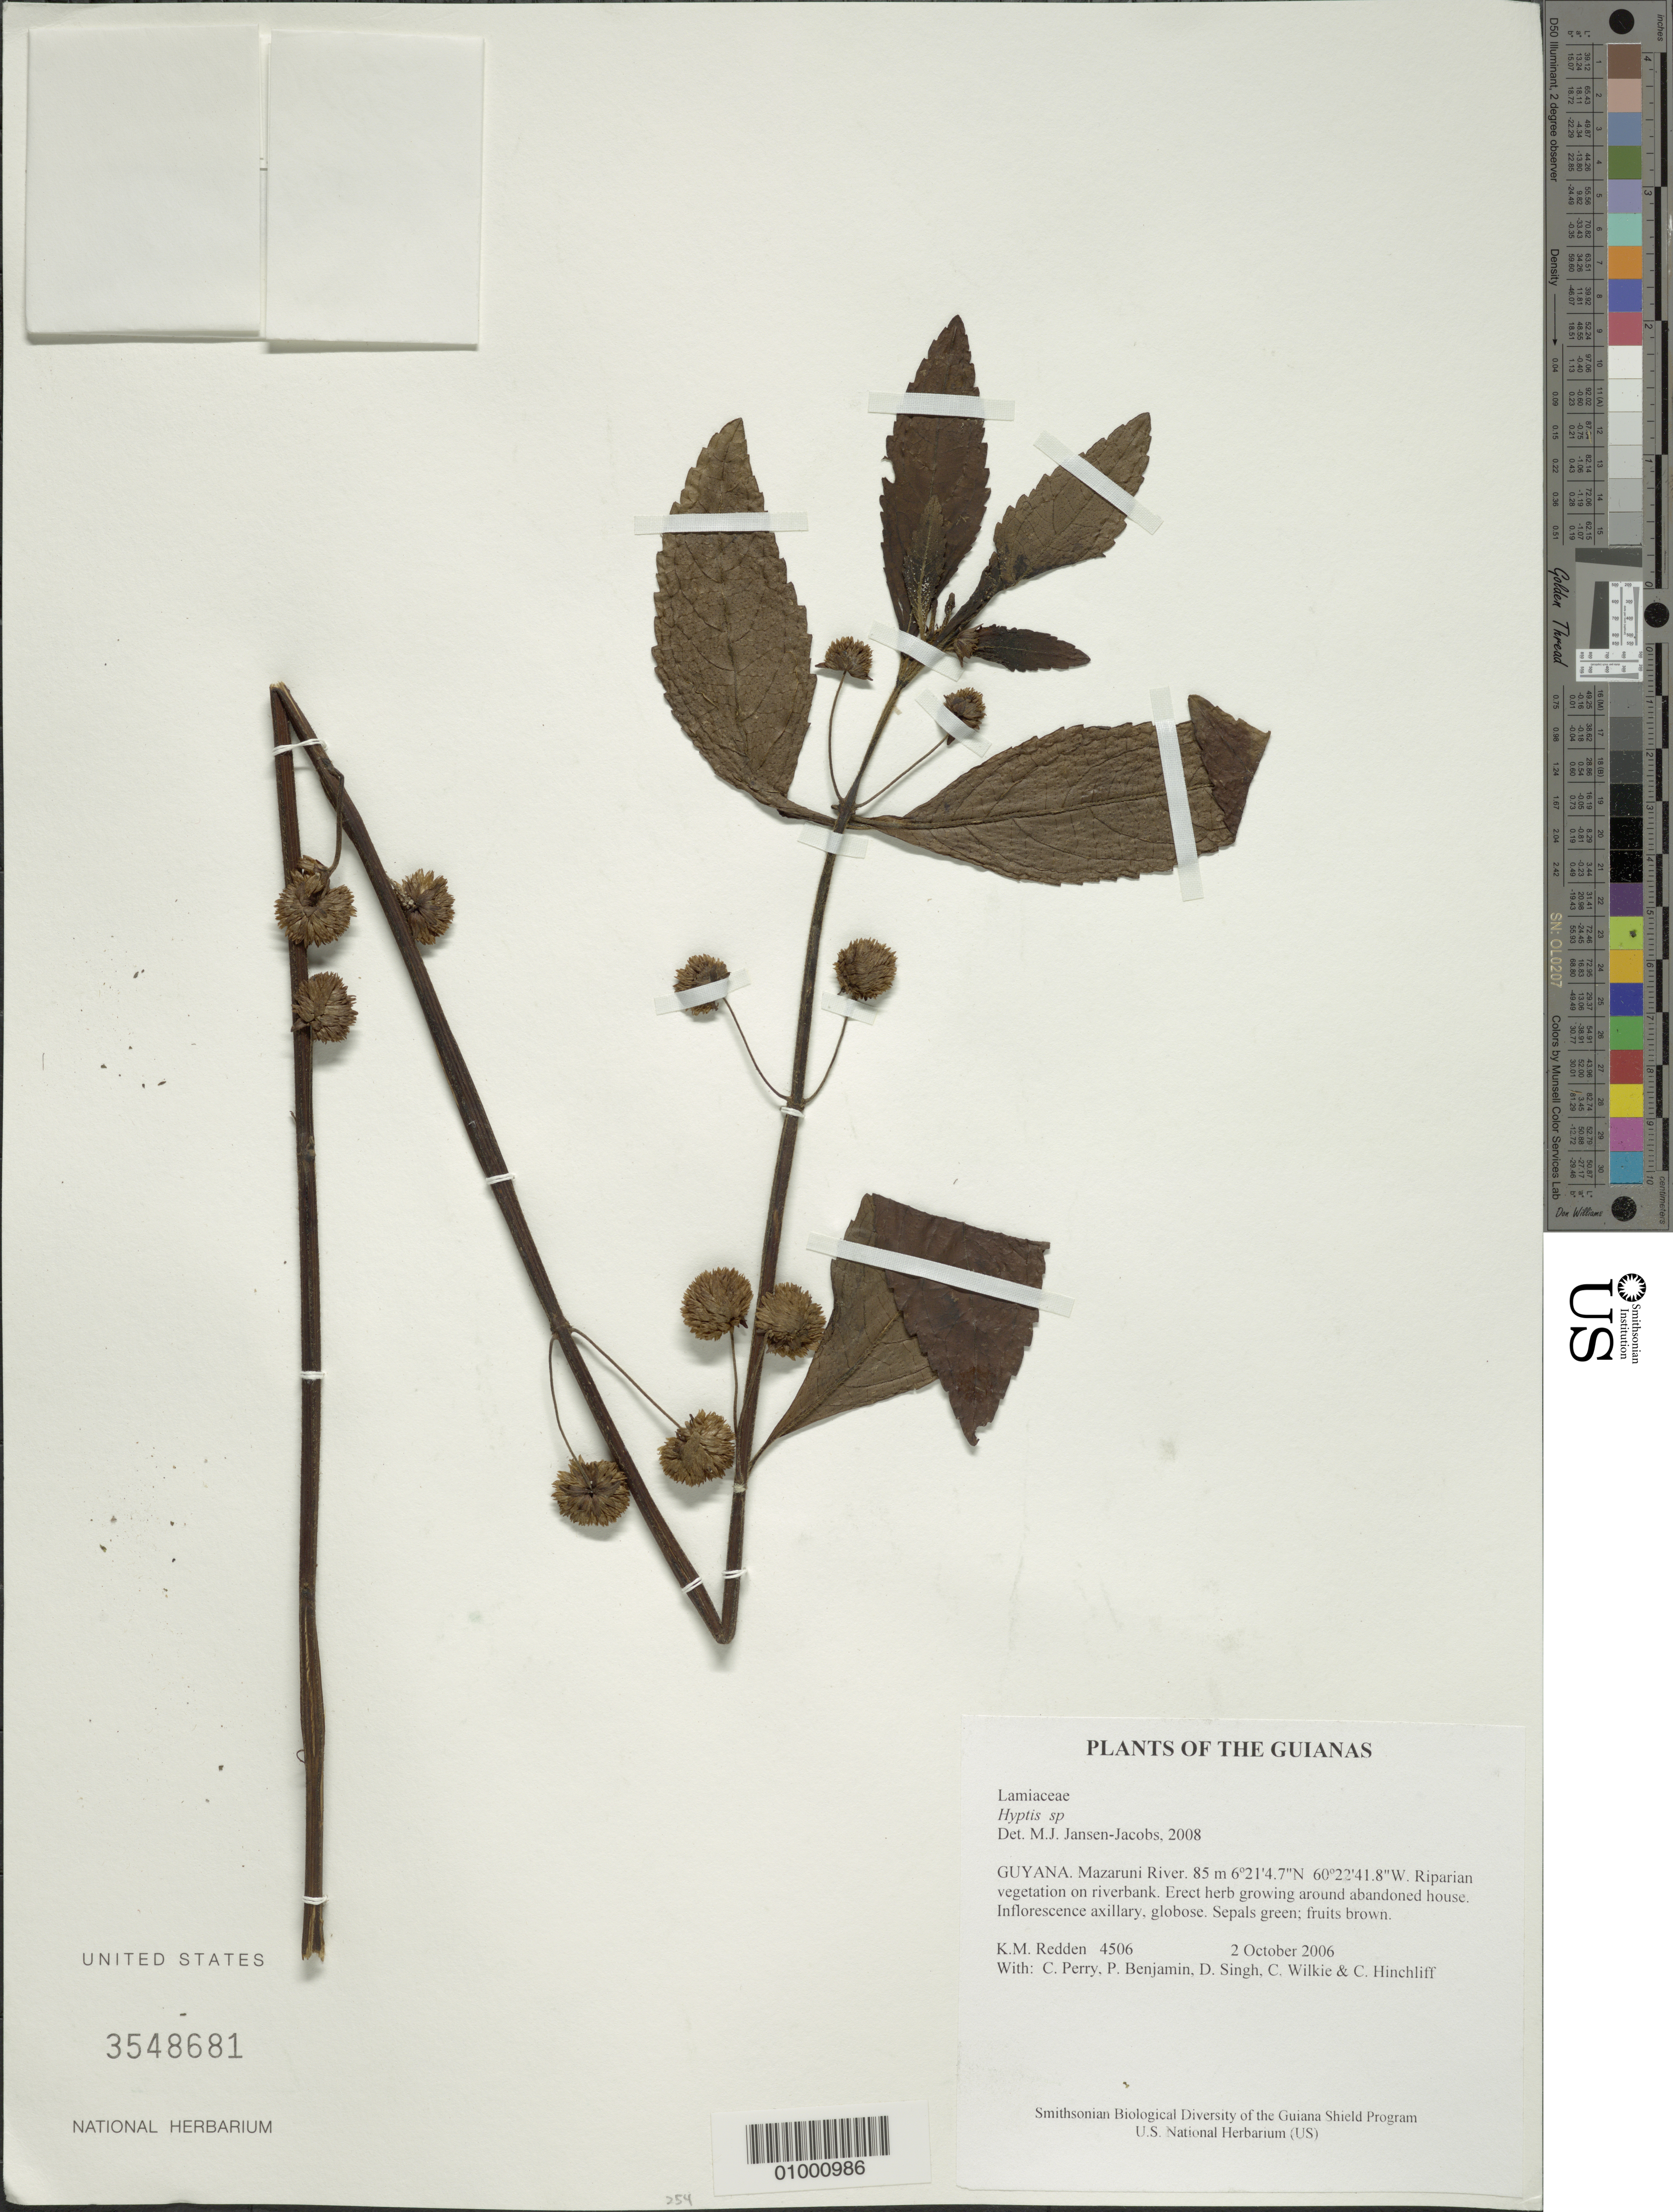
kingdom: Plantae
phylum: Tracheophyta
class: Magnoliopsida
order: Lamiales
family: Lamiaceae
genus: Hyptis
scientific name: Hyptis sp.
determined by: Jansen-Jacobs, M. J., (U), Nationaal Herbarium Nederland, Utrecht University branch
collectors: K. M. Redden, C. Perry, P. Benjamin, D. Singh, C. Wilkie & C. E. Hinchliff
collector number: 4506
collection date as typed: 2 October 2006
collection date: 2006-10-02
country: Guyana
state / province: Cuyuni-Mazaruni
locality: Mazaruni River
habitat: Riparian vegetation on riverbank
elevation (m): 85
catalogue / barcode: US 3548681